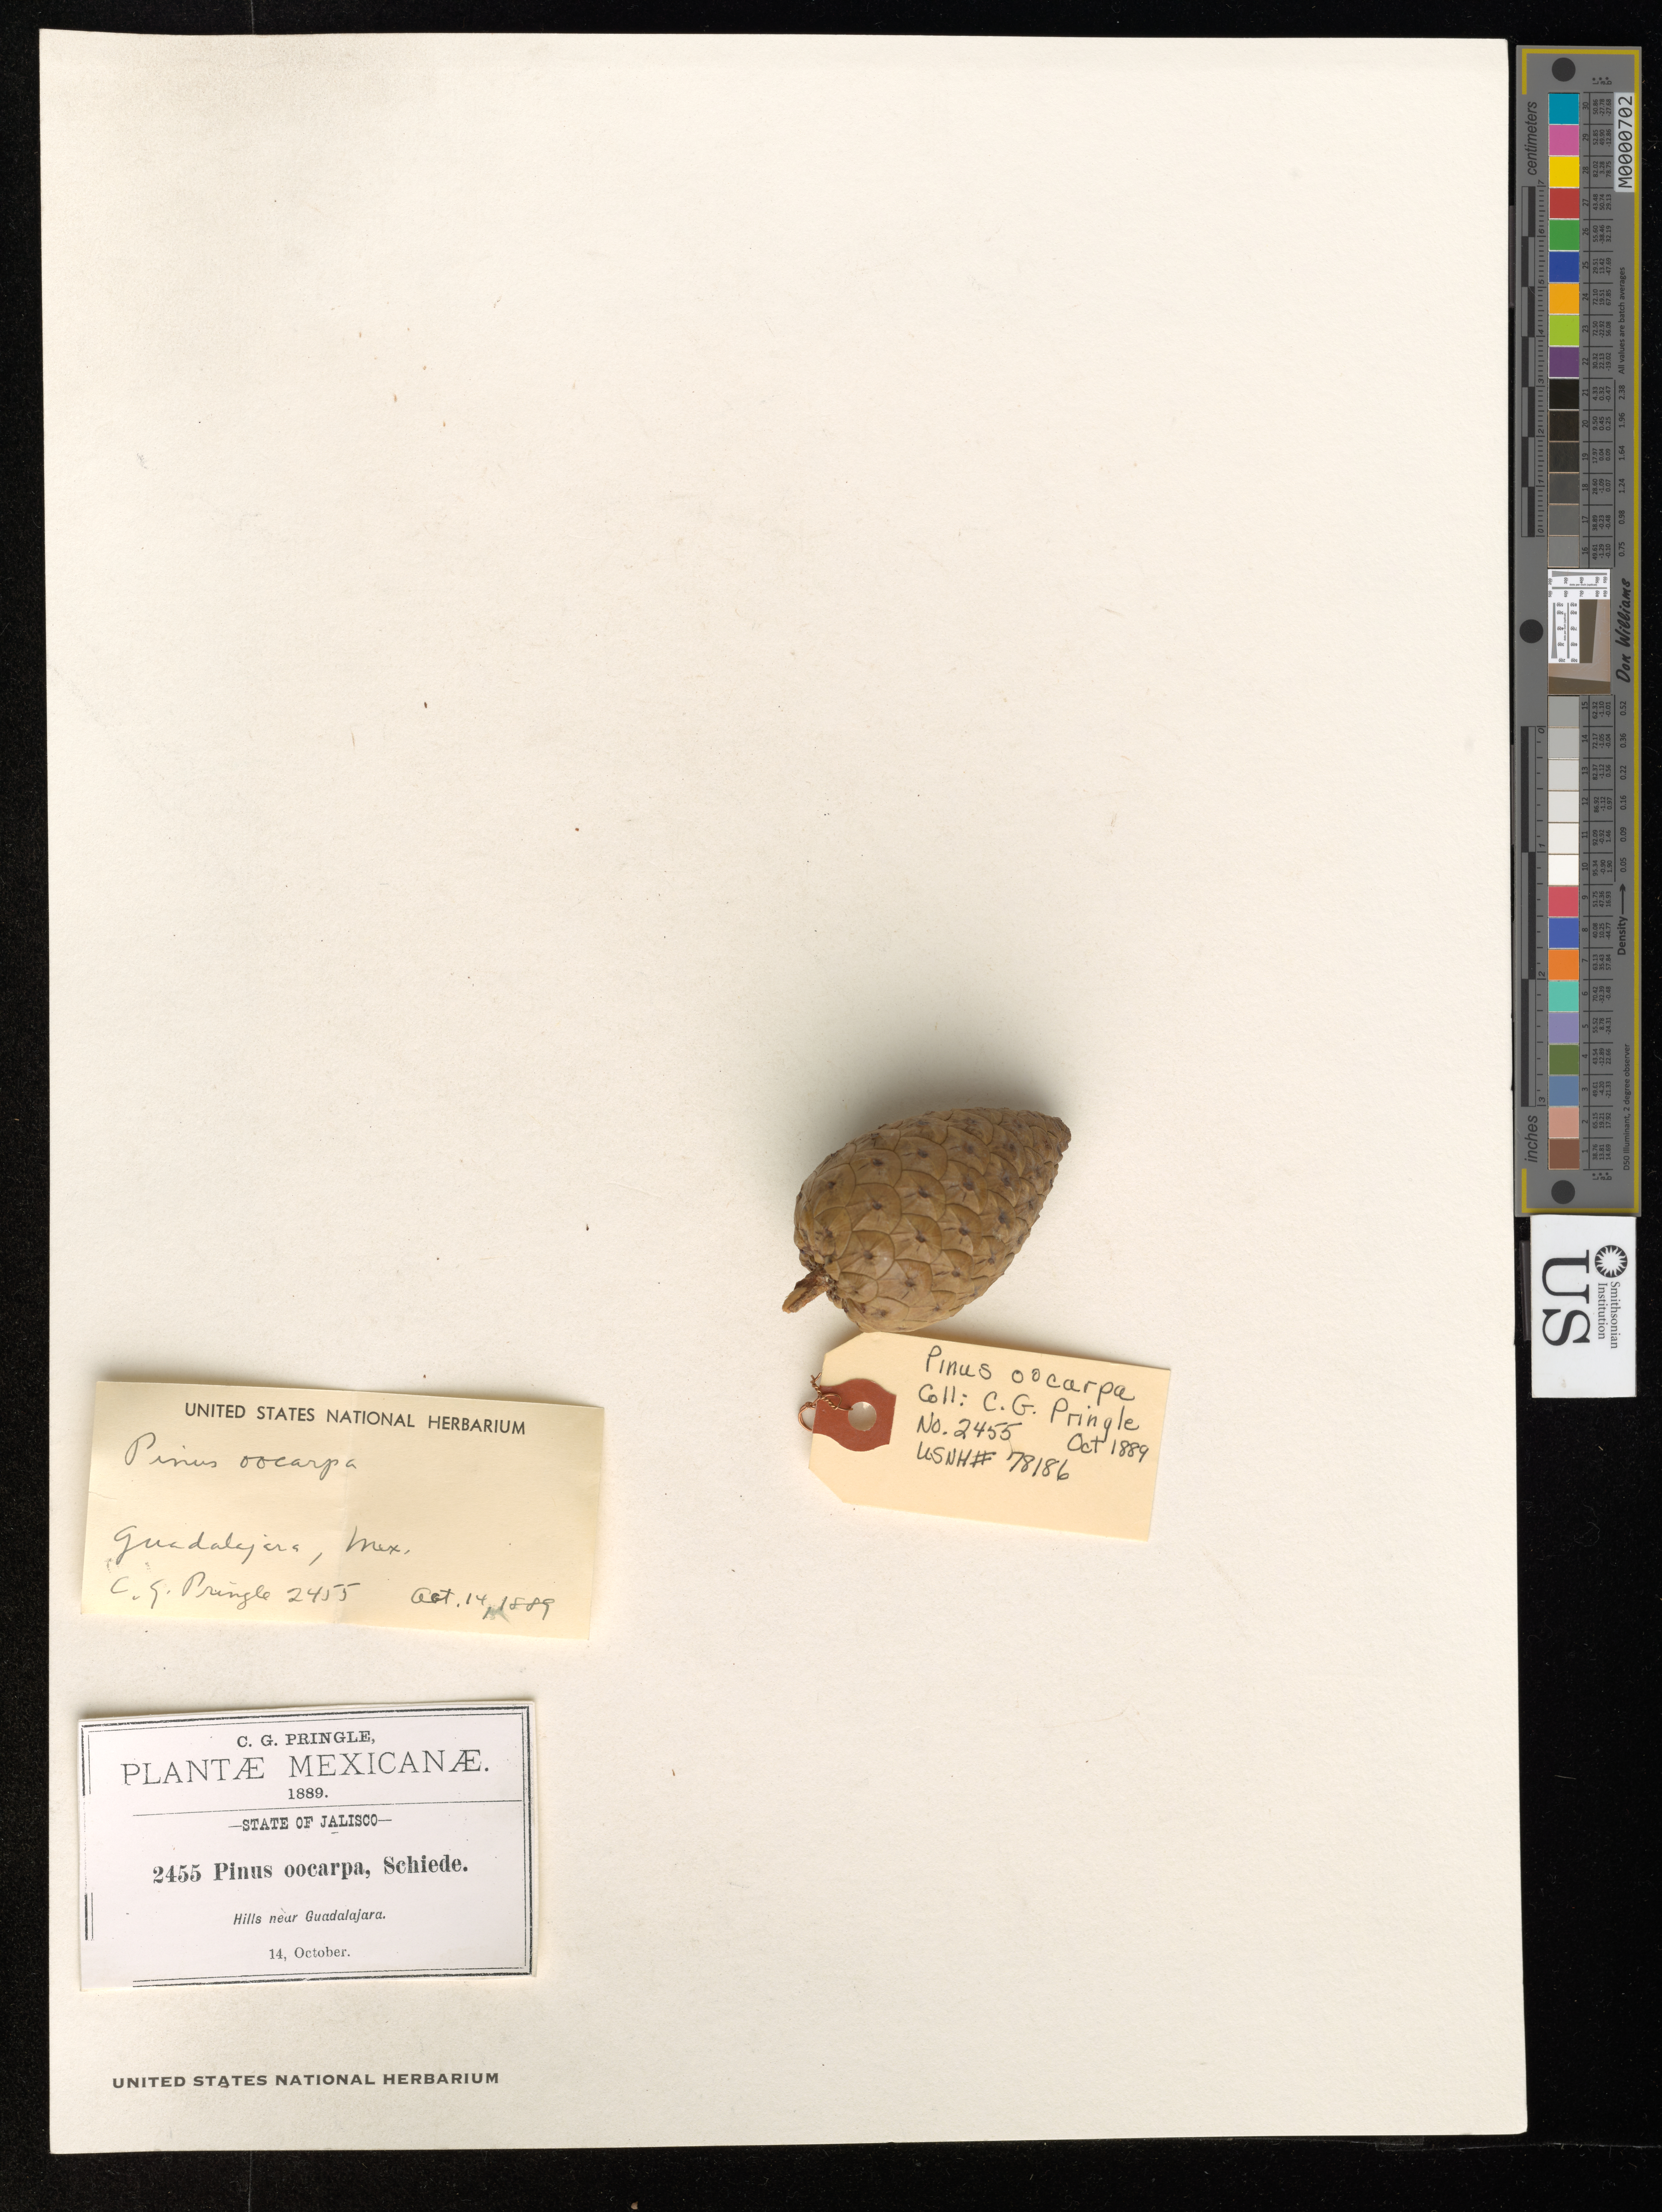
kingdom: Plantae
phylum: Tracheophyta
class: Pinopsida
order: Pinales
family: Pinaceae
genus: Pinus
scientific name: Pinus oocarpa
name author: Schiede ex Schltdl.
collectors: C. G. Pringle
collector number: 2455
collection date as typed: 14 Oct 1889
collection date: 1889-10-14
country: Mexico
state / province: Jalisco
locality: Near Guadalajara.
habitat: Hills.